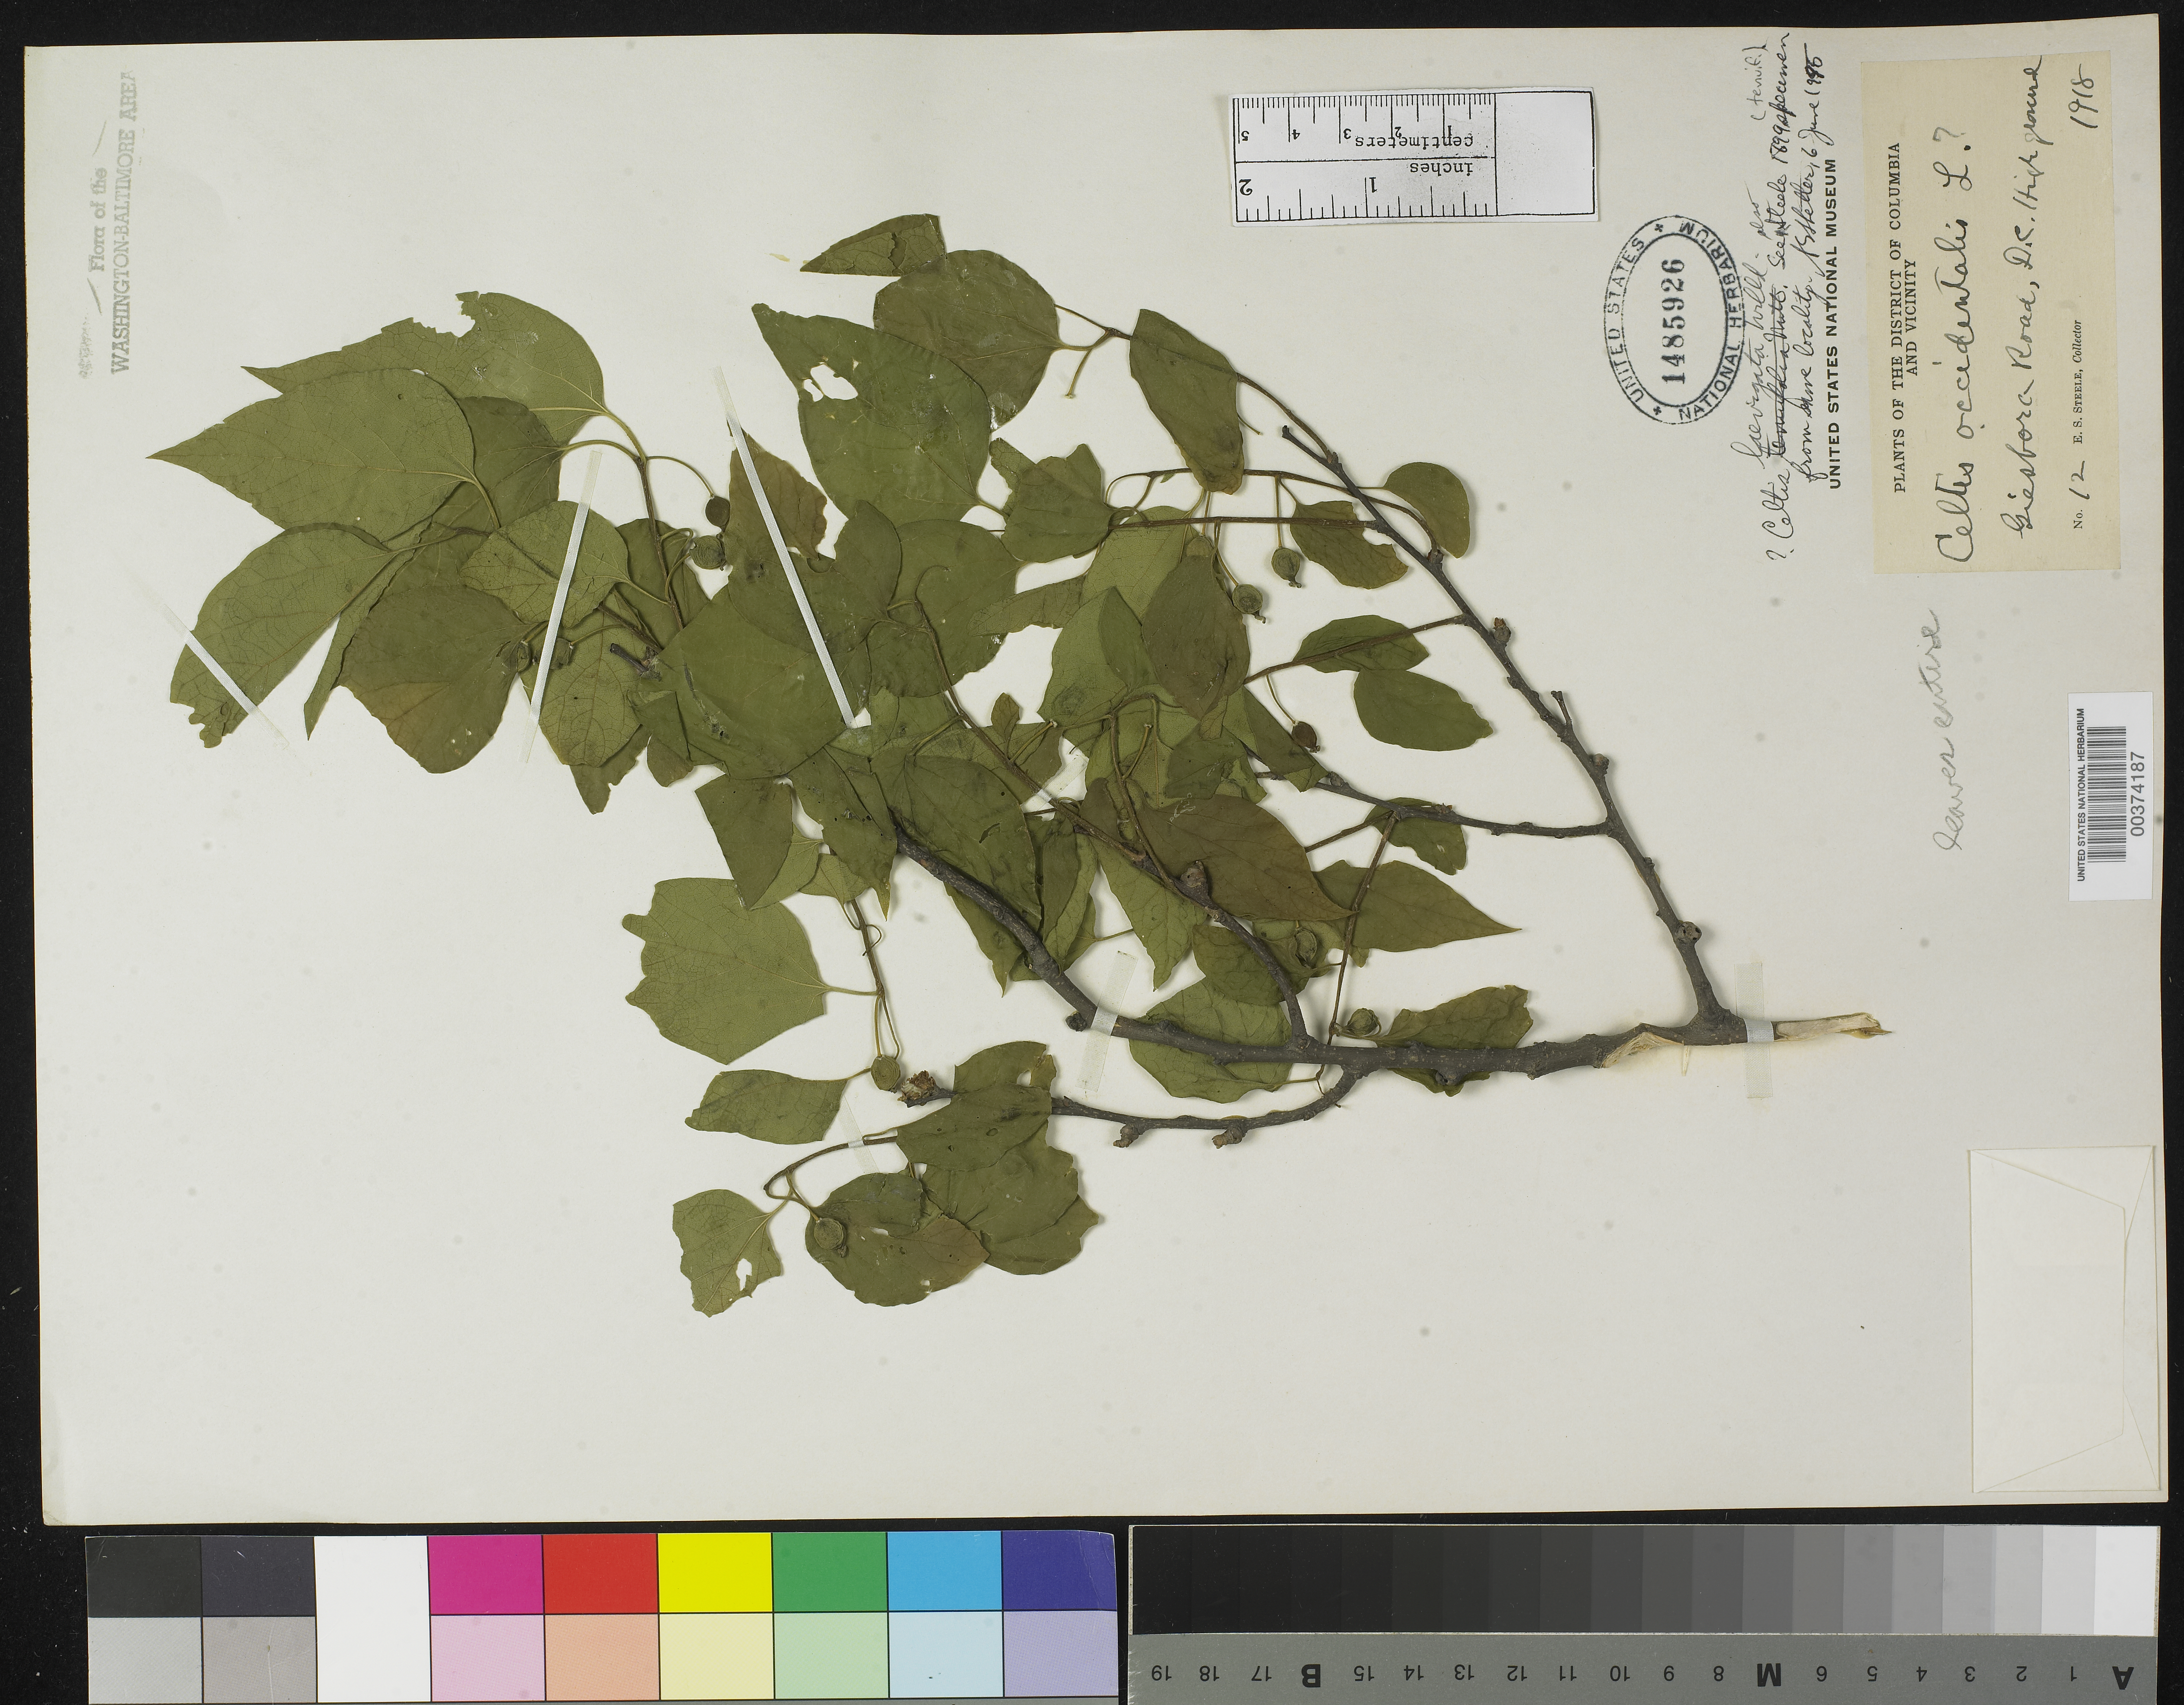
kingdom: Plantae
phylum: Tracheophyta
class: Magnoliopsida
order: Rosales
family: Cannabaceae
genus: Celtis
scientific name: Celtis laevigata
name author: Willd.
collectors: E. Steele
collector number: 12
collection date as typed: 1918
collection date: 1918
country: United States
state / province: District of Columbia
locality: Giesboro Road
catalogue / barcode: US 1485926